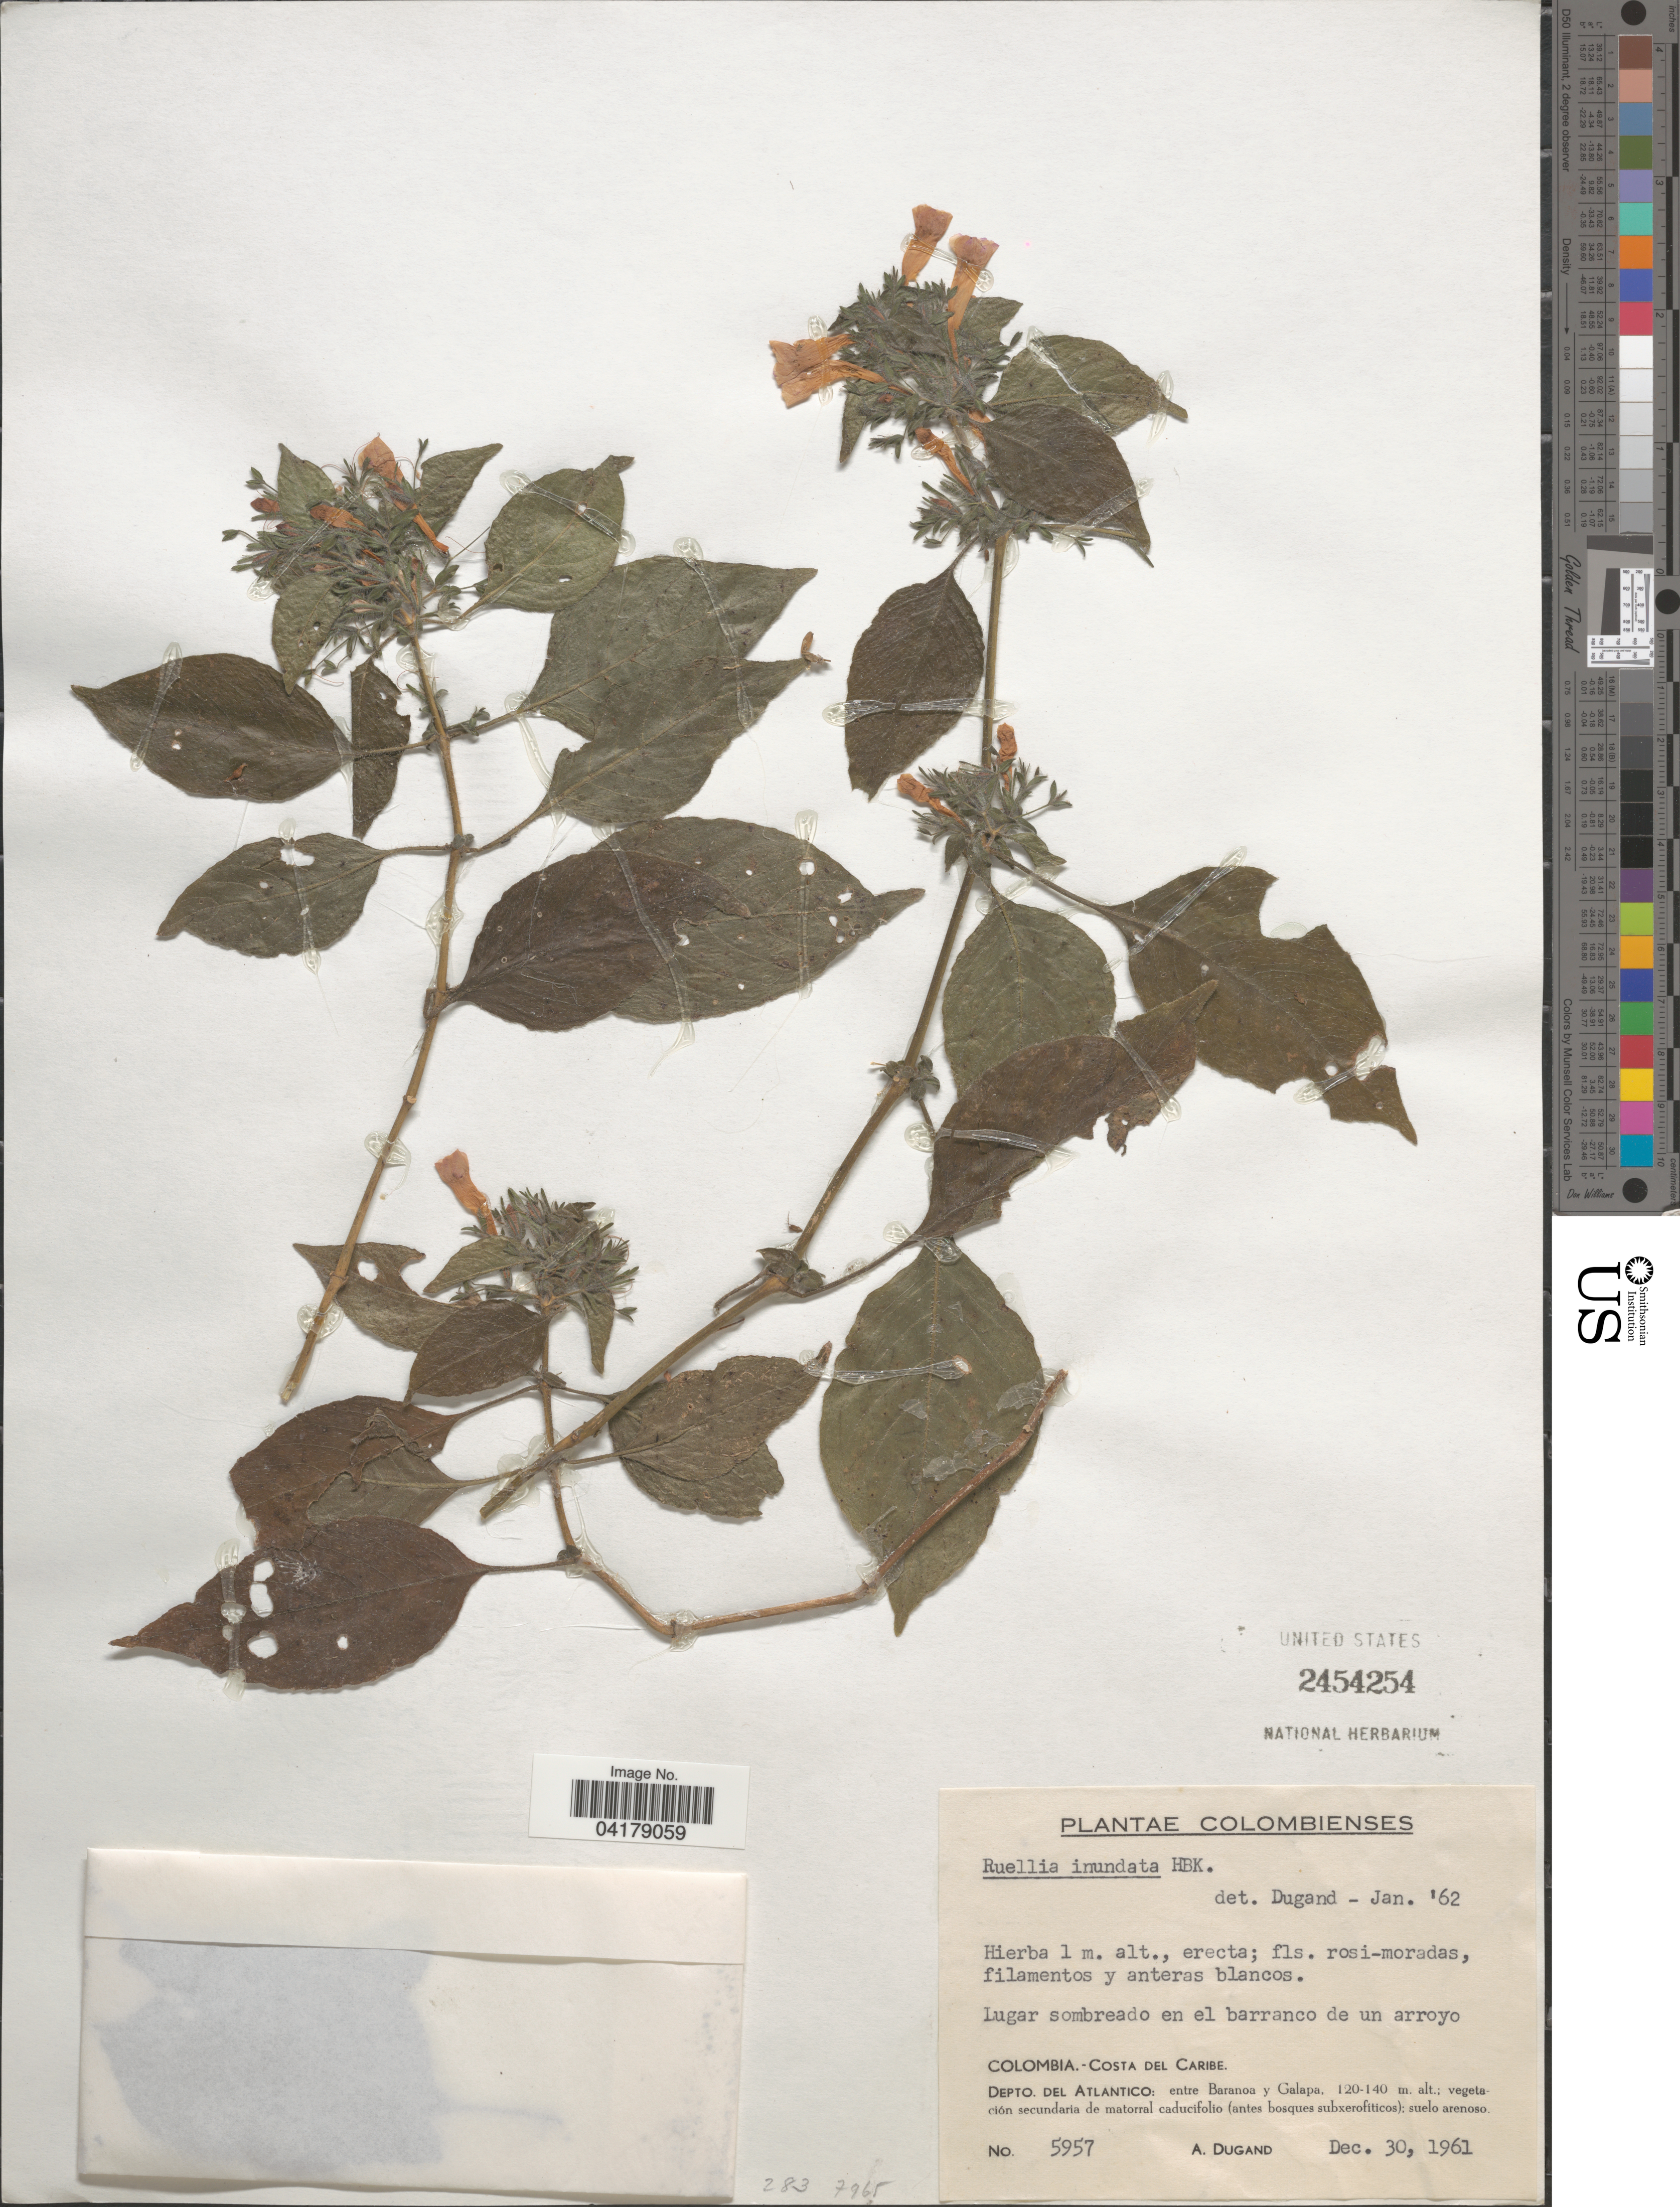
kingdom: Plantae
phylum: Tracheophyta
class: Magnoliopsida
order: Lamiales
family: Acanthaceae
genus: Ruellia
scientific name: Ruellia inundata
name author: Kunth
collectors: A. Dugand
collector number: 5957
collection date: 1961-12-30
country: Colombia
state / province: Atlántico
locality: Costa del Caribe. Depto. del Atlantico: entre Baranoa y Galapa.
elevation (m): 120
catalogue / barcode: US 2454254